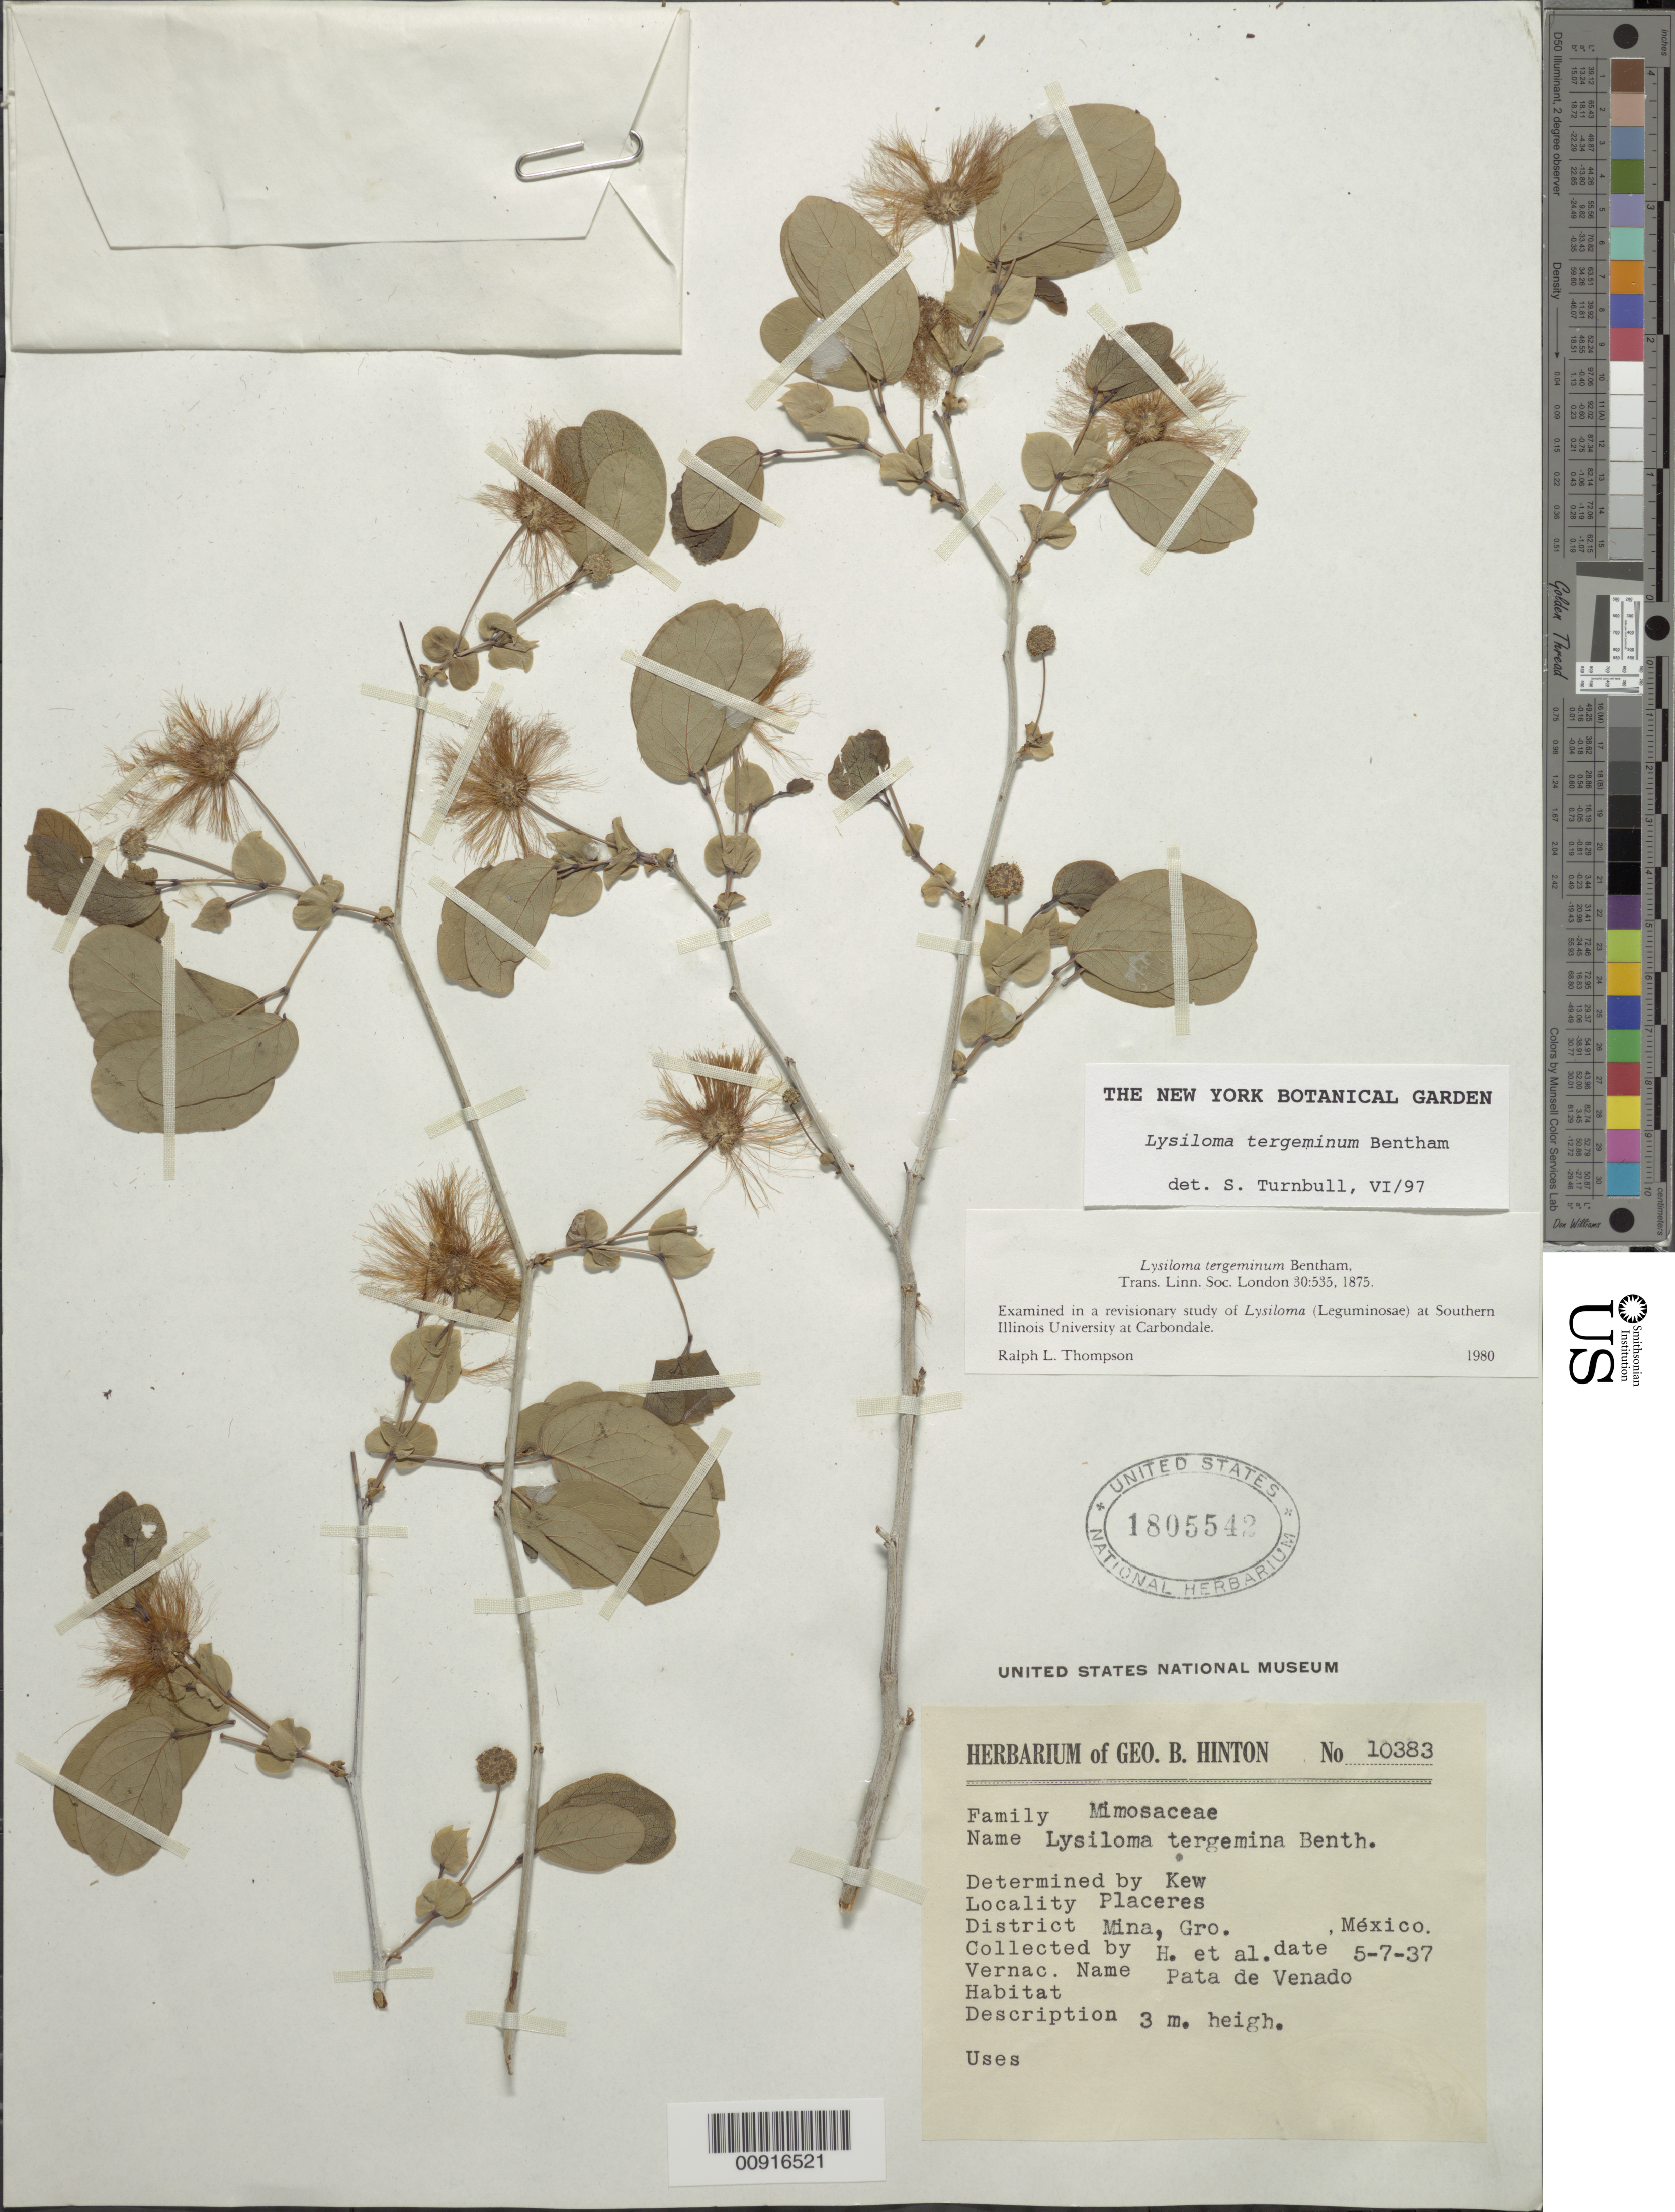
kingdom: Plantae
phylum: Tracheophyta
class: Magnoliopsida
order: Fabales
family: Fabaceae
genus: Lysiloma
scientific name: Lysiloma tergeminum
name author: Benth.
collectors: G. B. Hinton & et al.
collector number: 10383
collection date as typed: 07 May 1937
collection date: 1937-05-07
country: Mexico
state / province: Guerrero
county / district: Mina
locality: Placeres, District Mina, Guerrero.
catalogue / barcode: US 1805542